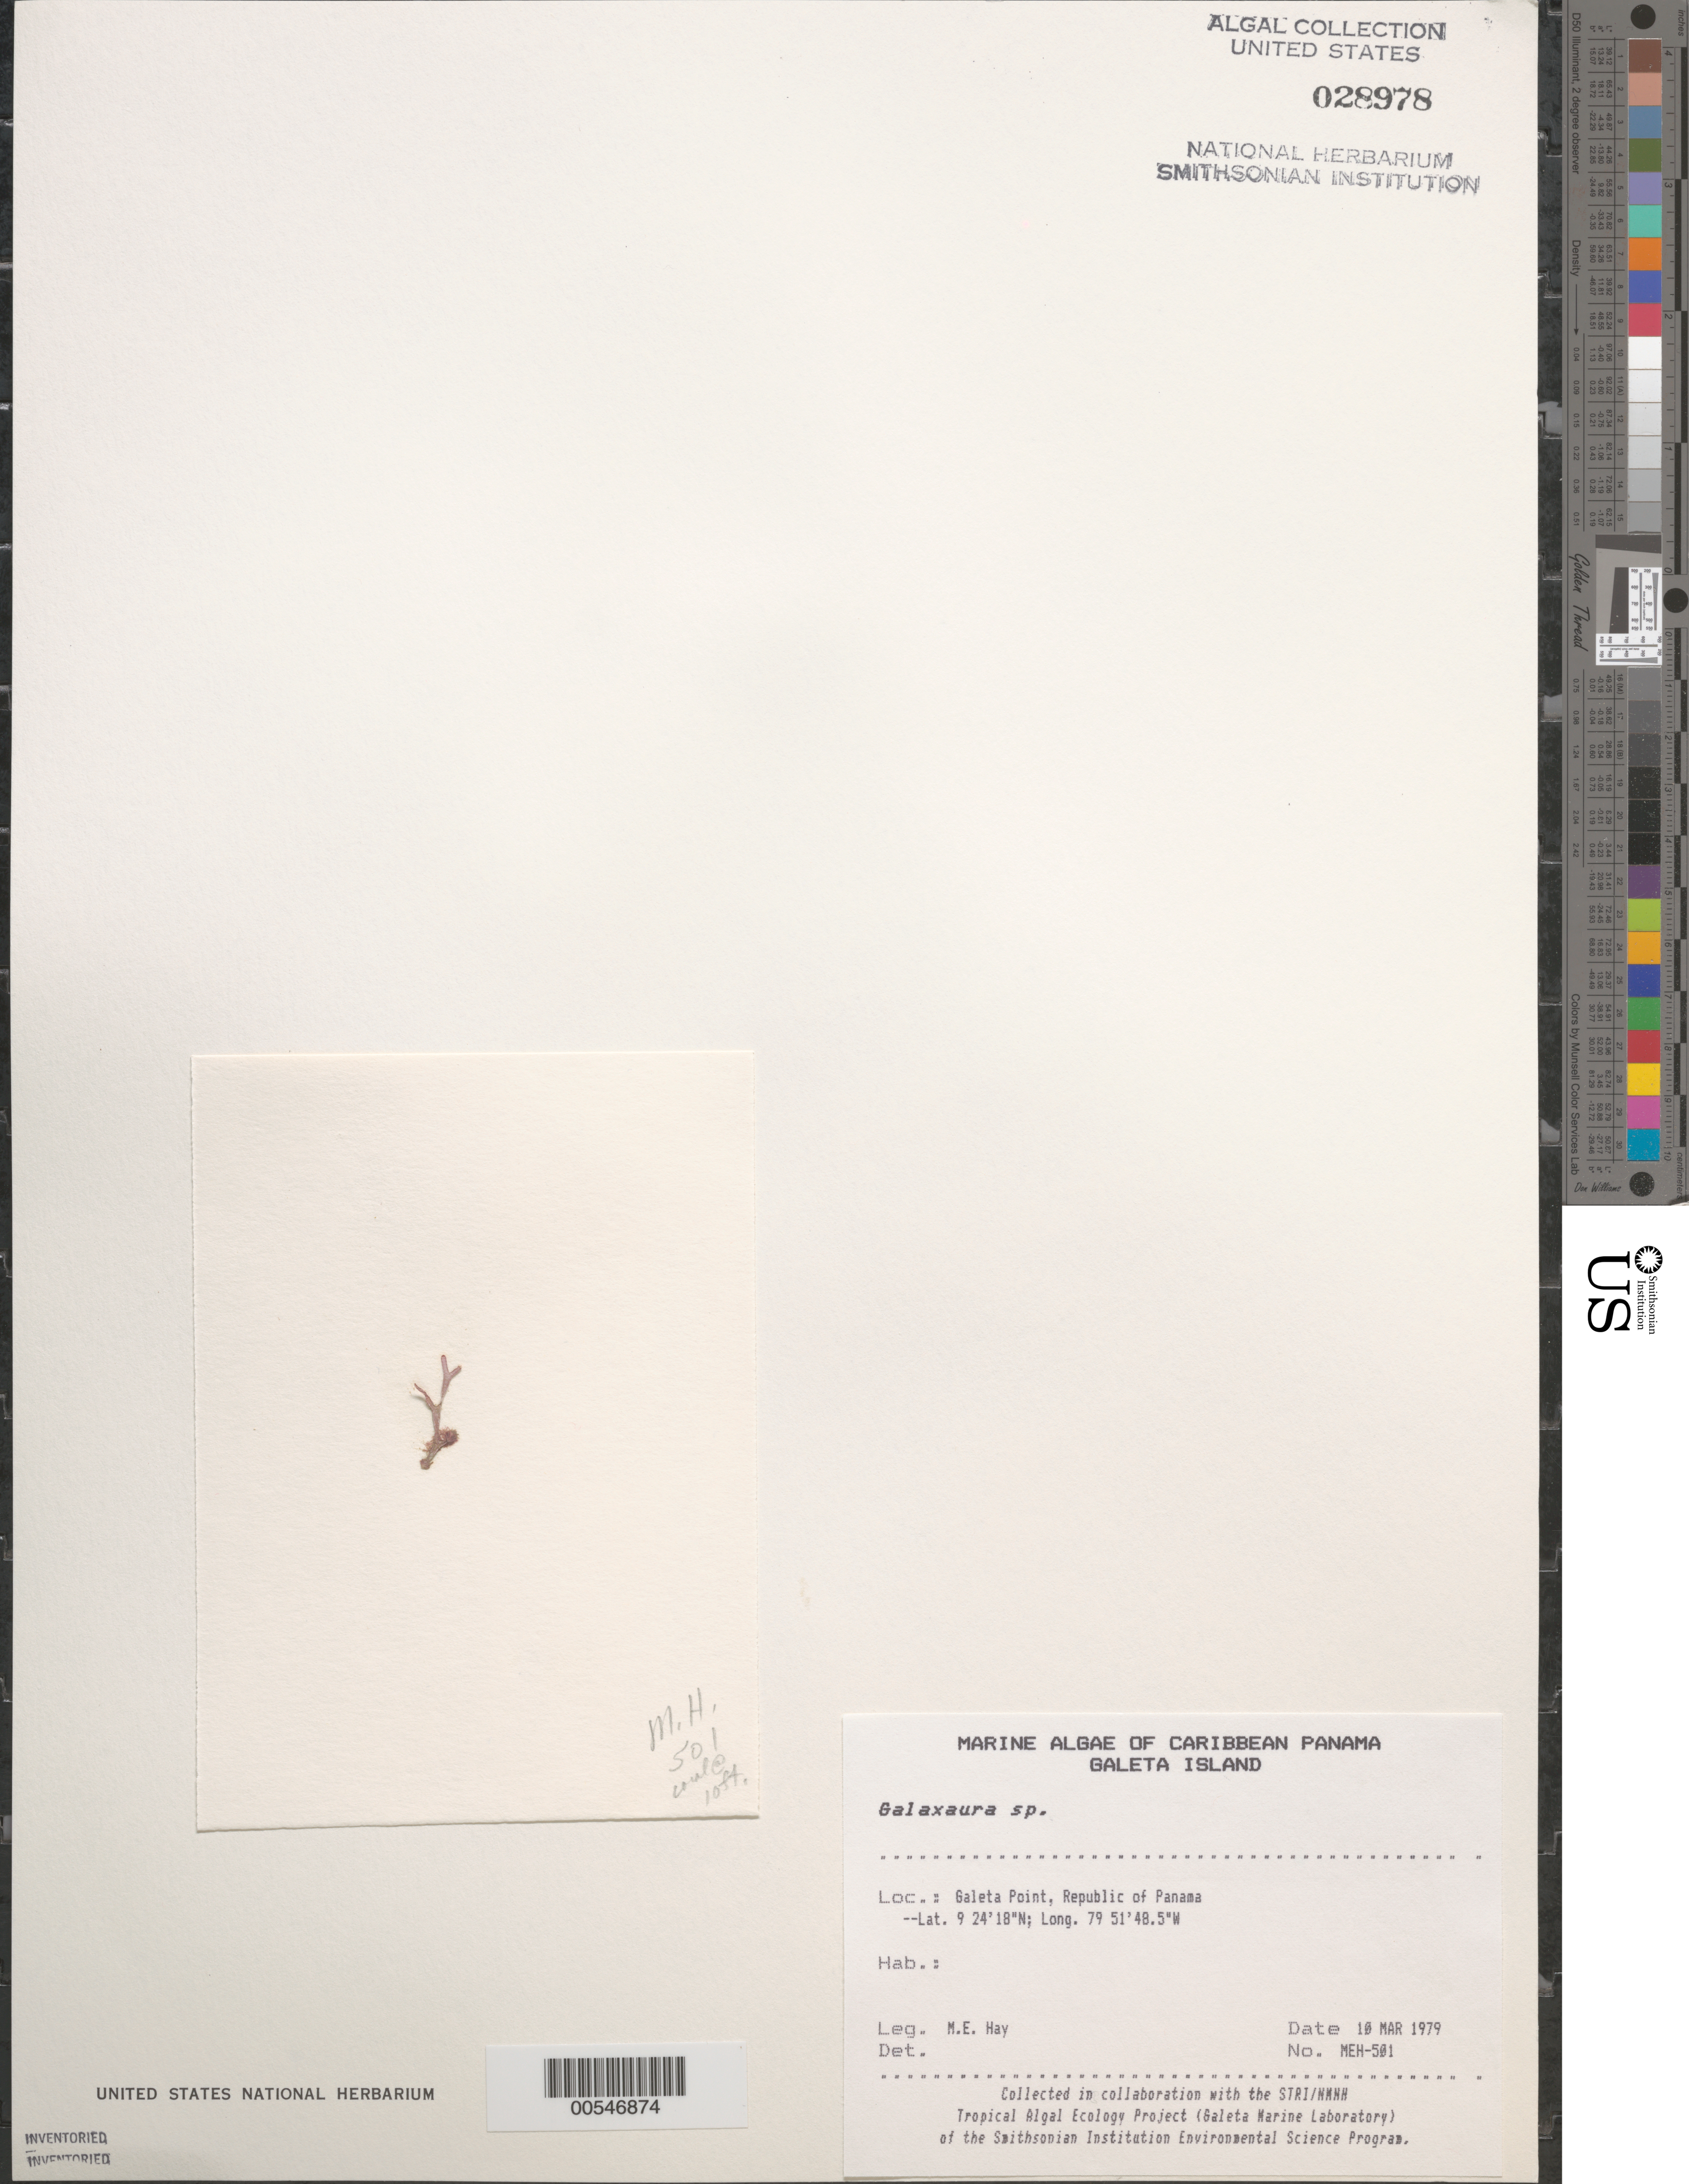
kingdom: Plantae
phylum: Rhodophyta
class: Florideophyceae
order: Nemaliales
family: Galaxauraceae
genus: Galaxaura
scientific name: Galaxaura sp.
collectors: M. E. Hay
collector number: MEH-501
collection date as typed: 10 Mar 1979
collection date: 1979-03-10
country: Panama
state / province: Colón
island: Galeta Island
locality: Galeta Point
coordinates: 9 24' 18" N, 79 51' 48.5" W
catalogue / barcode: US 28978